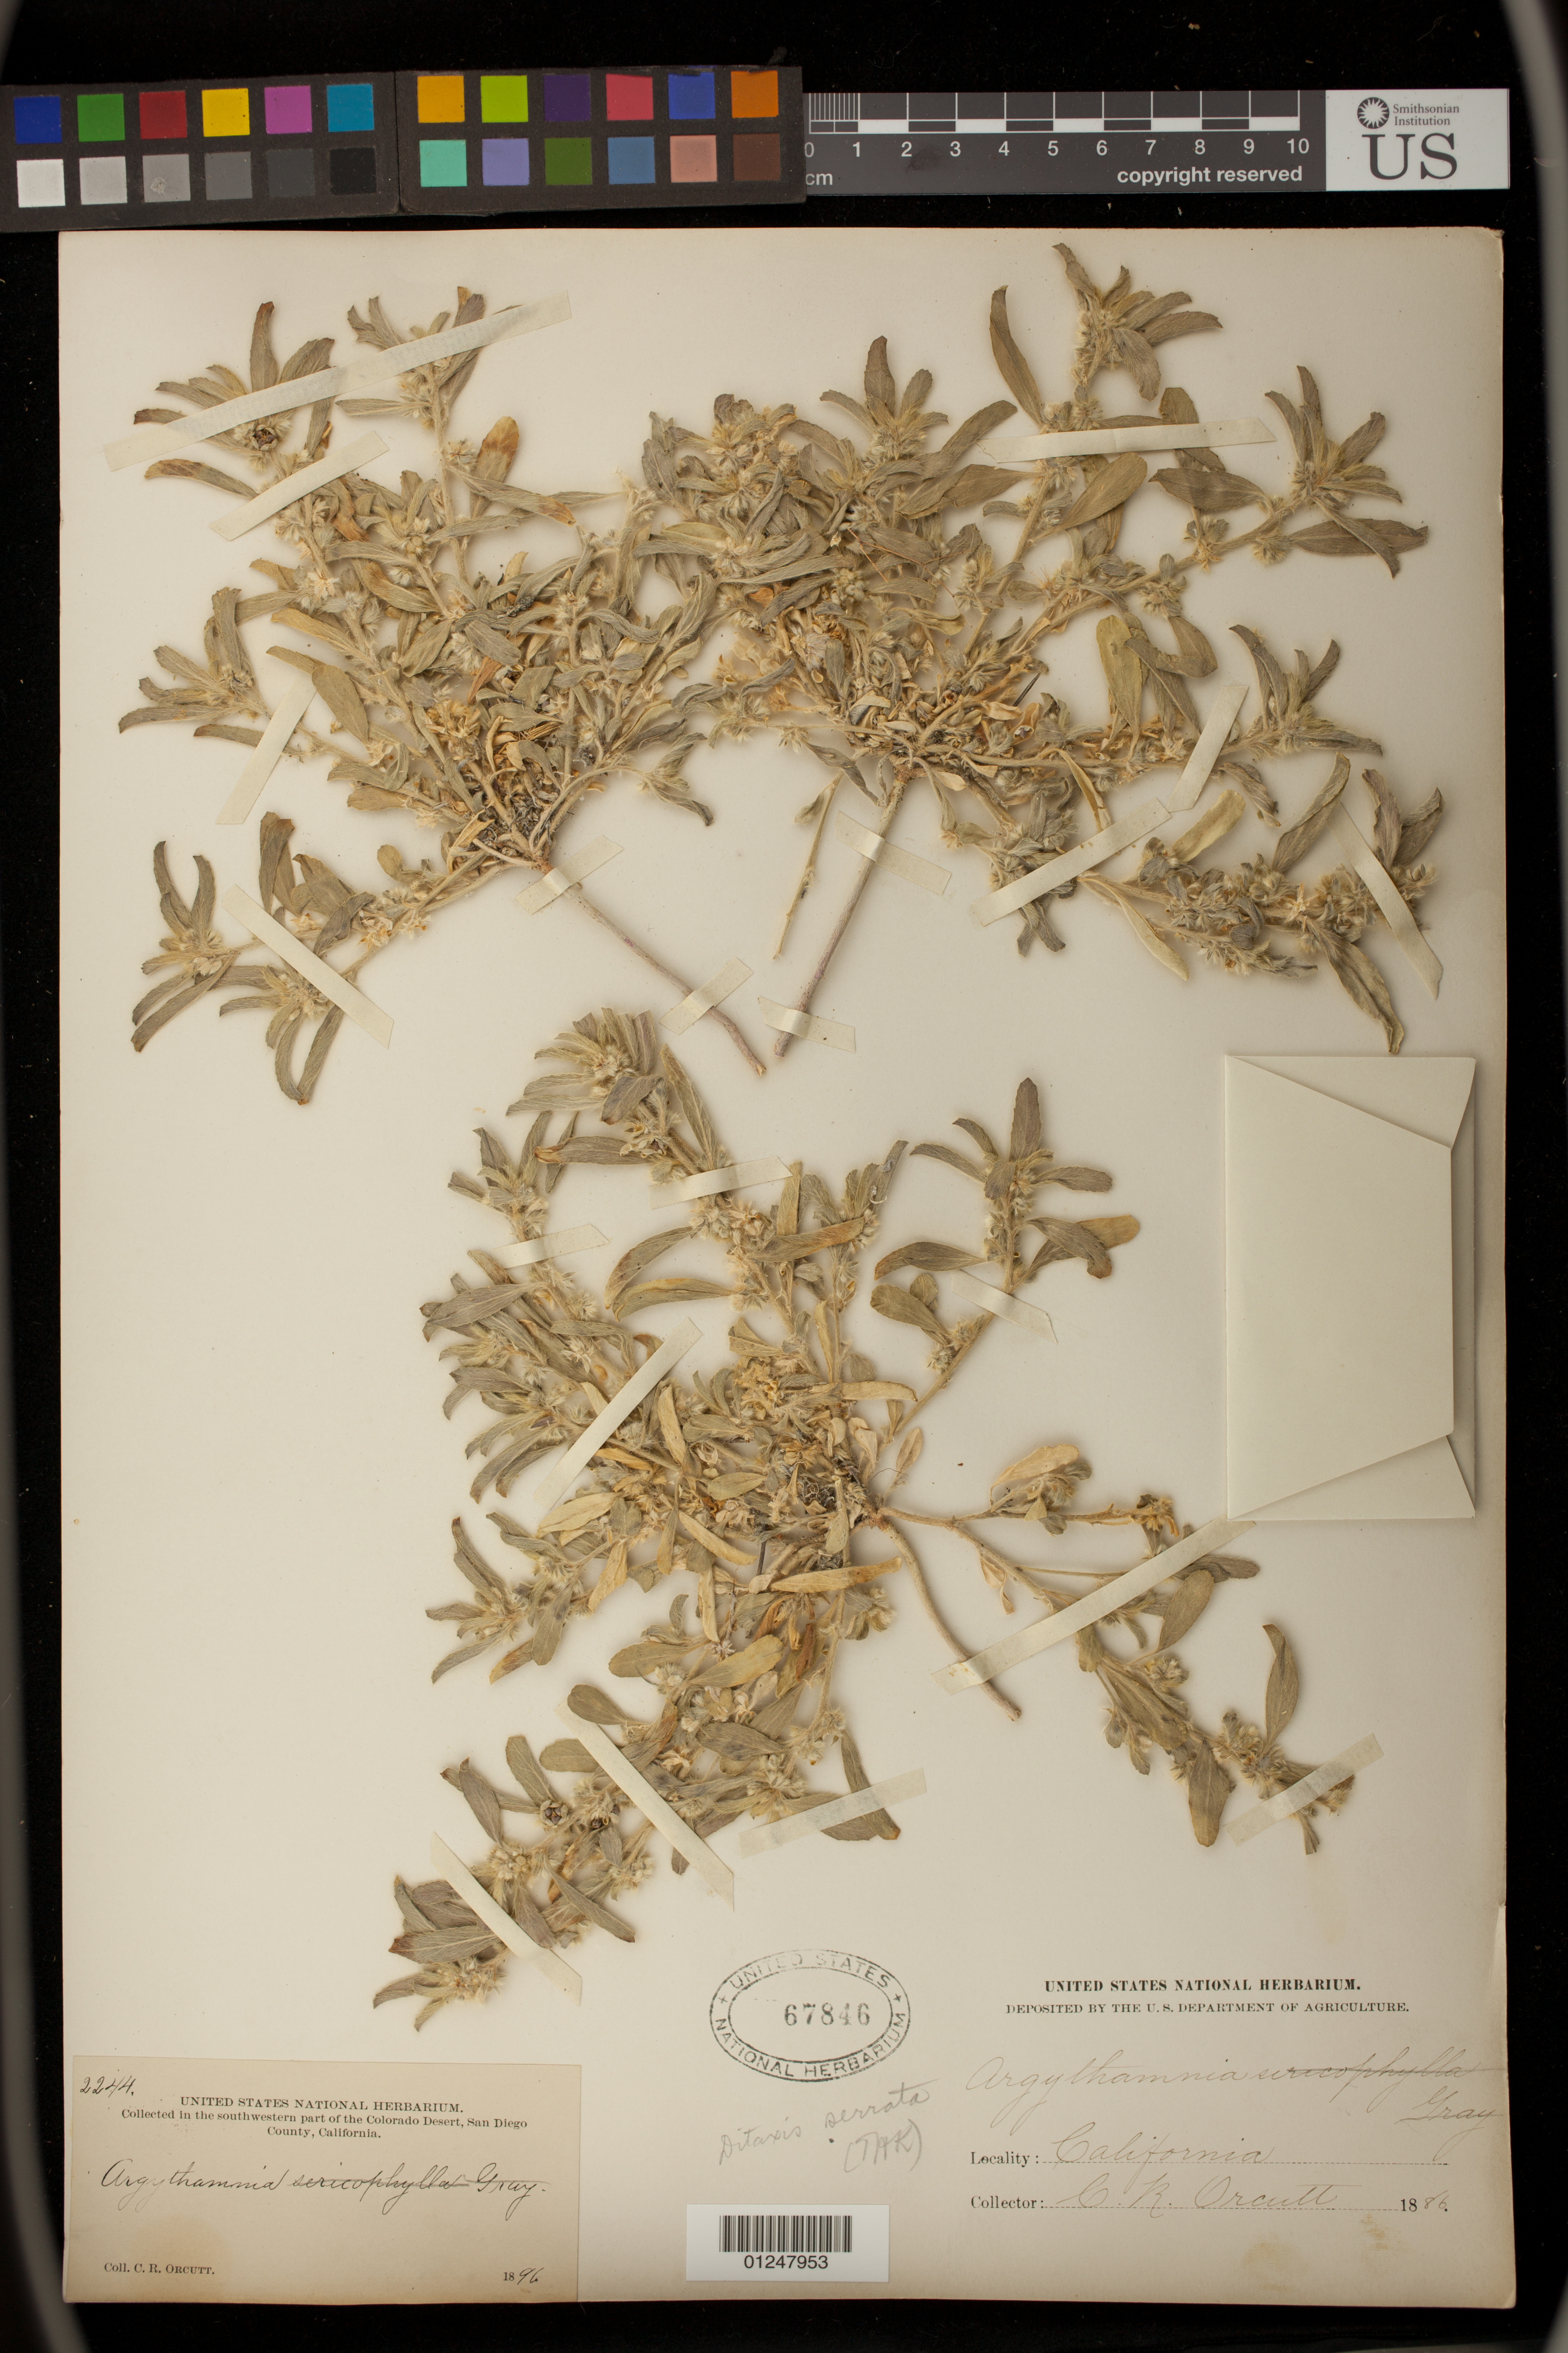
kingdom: Plantae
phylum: Tracheophyta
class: Magnoliopsida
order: Malpighiales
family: Euphorbiaceae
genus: Argythamnia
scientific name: Argythamnia serrata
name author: (Torr.) Müll. Arg.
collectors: C. R. Orcutt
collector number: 2244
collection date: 1886 or 1896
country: United States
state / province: California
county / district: San Diego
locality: Southwestern part of the Colorado Desert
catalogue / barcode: US 67846